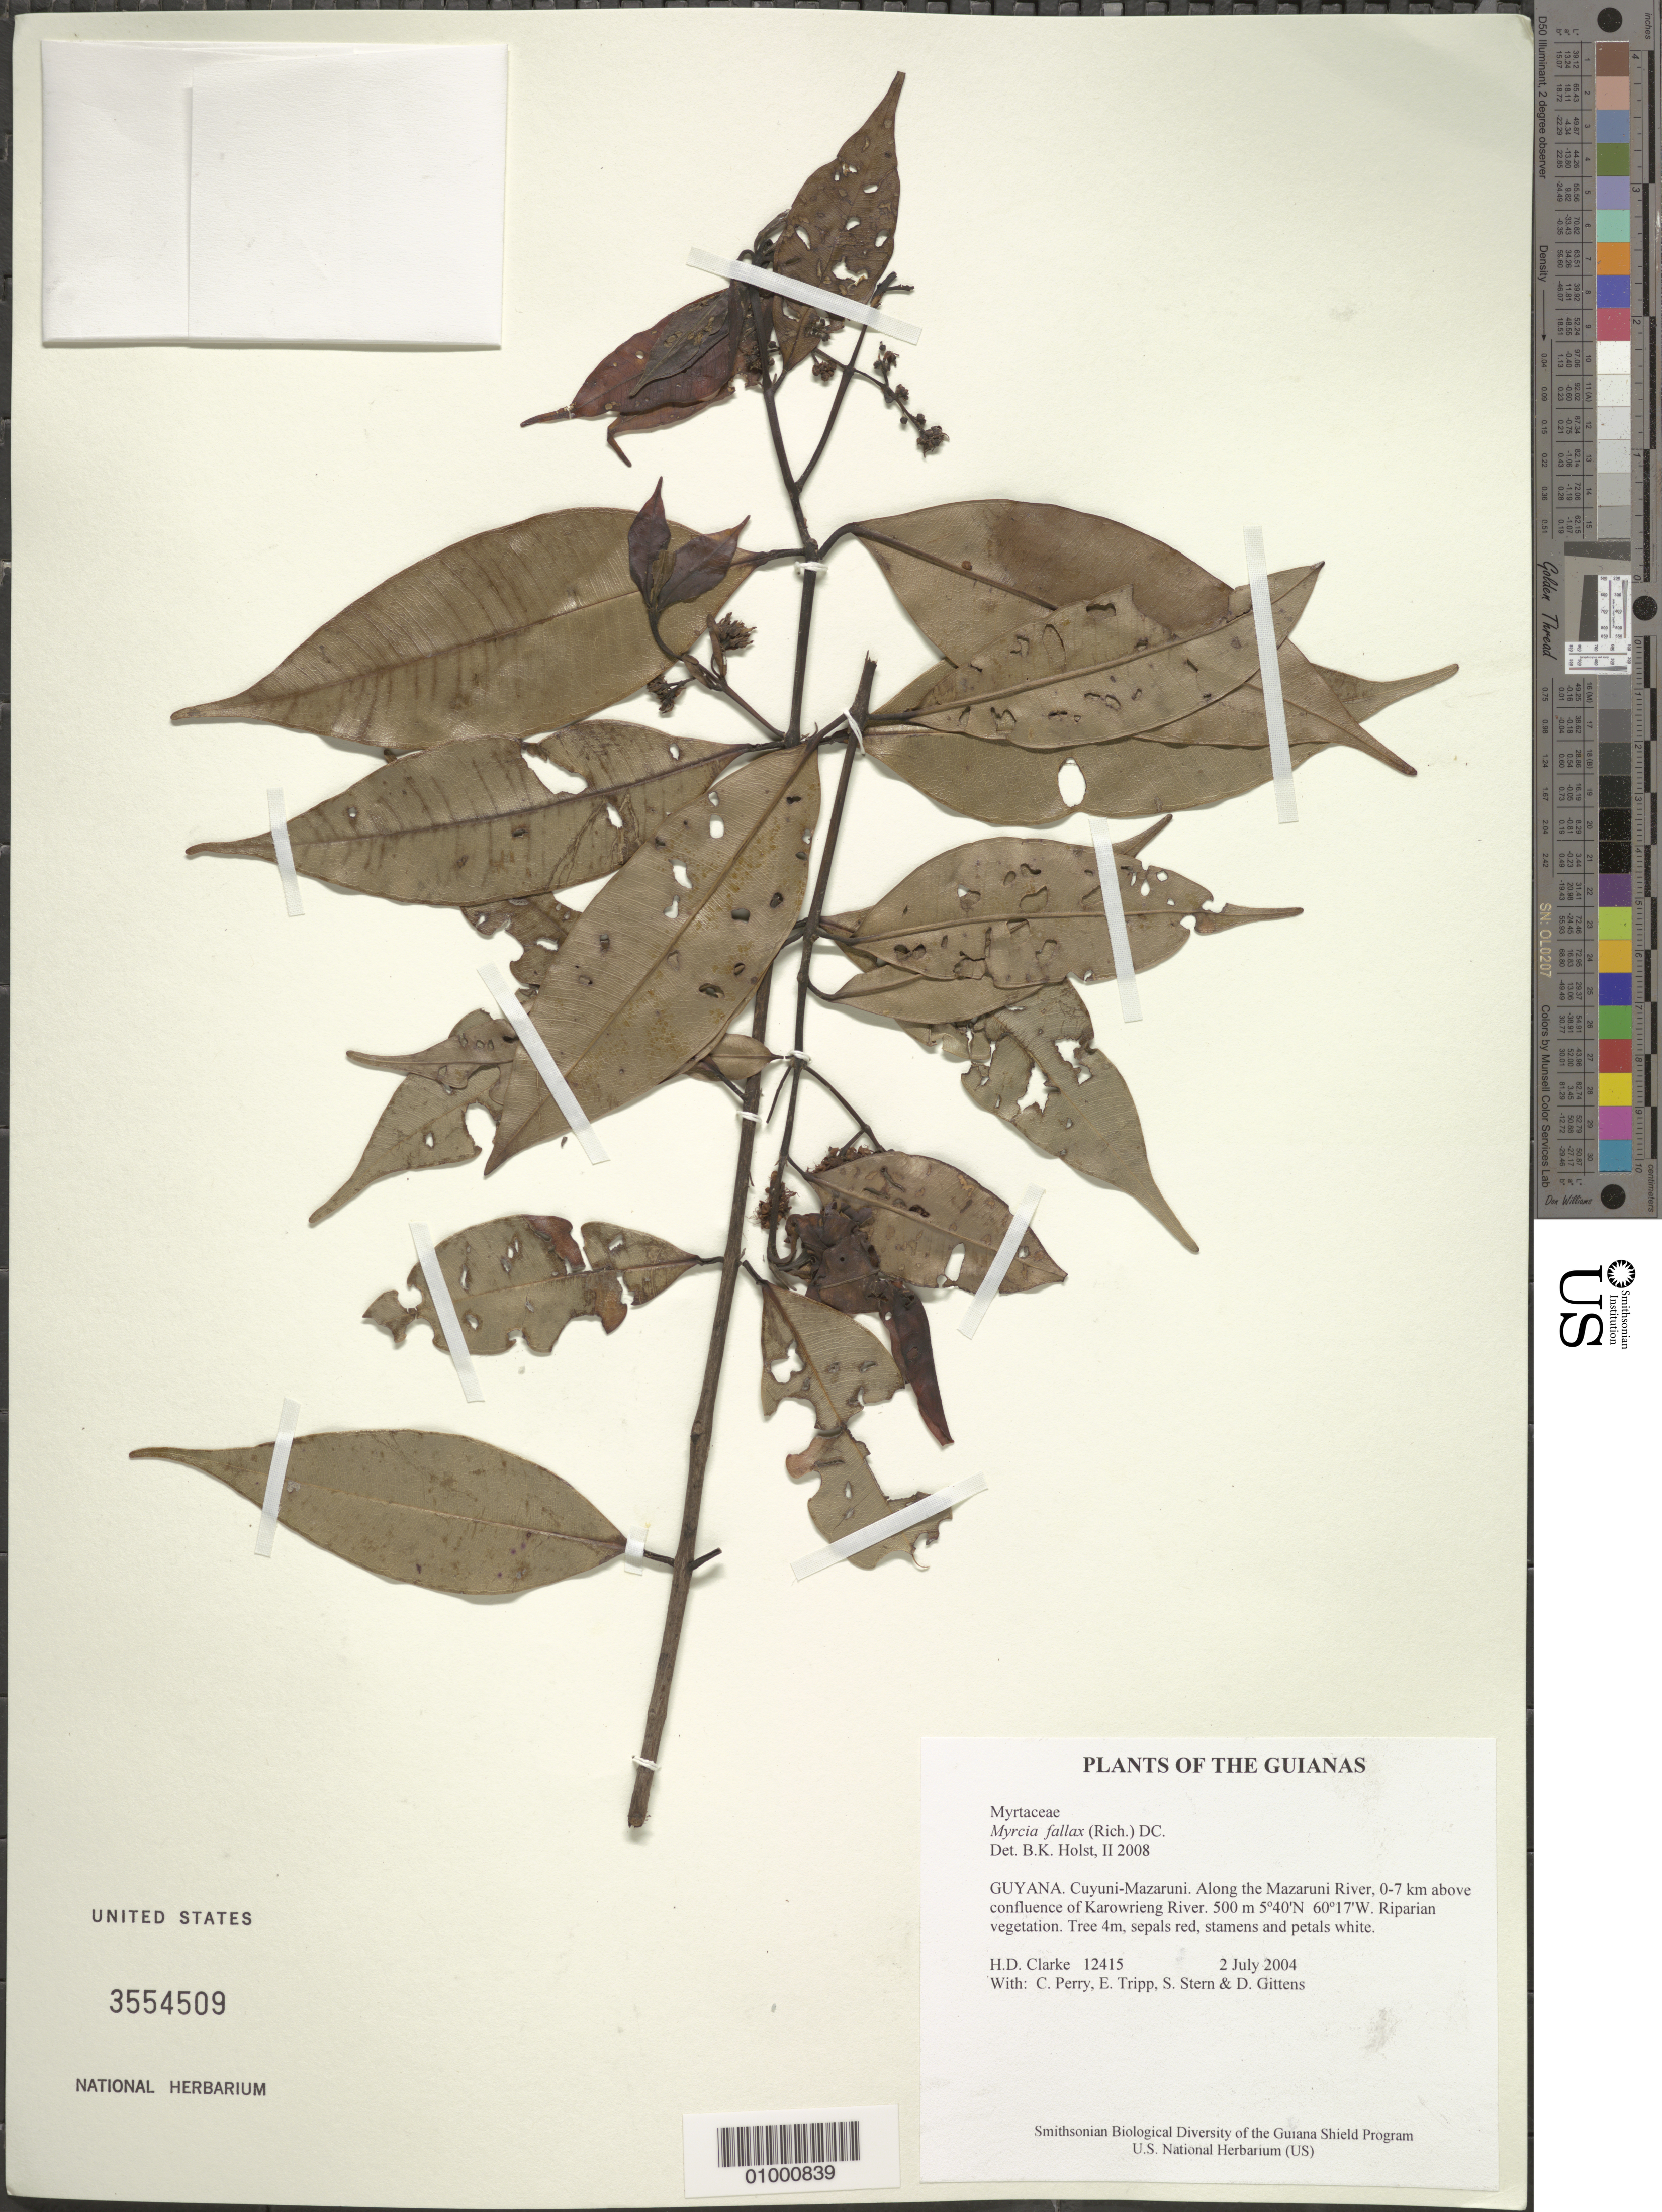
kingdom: Plantae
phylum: Tracheophyta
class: Magnoliopsida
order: Myrtales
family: Myrtaceae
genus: Myrcia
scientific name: Myrcia fallax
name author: (Rich.) DC.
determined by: Holst, Bruce K.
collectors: H. D. Clarke, C. Perry, E. Tripp, S. R. Stern & D. Gittens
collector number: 12415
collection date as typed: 2 July 2004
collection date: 2004-07-02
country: Guyana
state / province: Cuyuni-Mazaruni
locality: Along the Mazaruni River, 0-7 km above confluence of Karowrieng River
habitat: Riparian vegetation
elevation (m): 500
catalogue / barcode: US 3554509